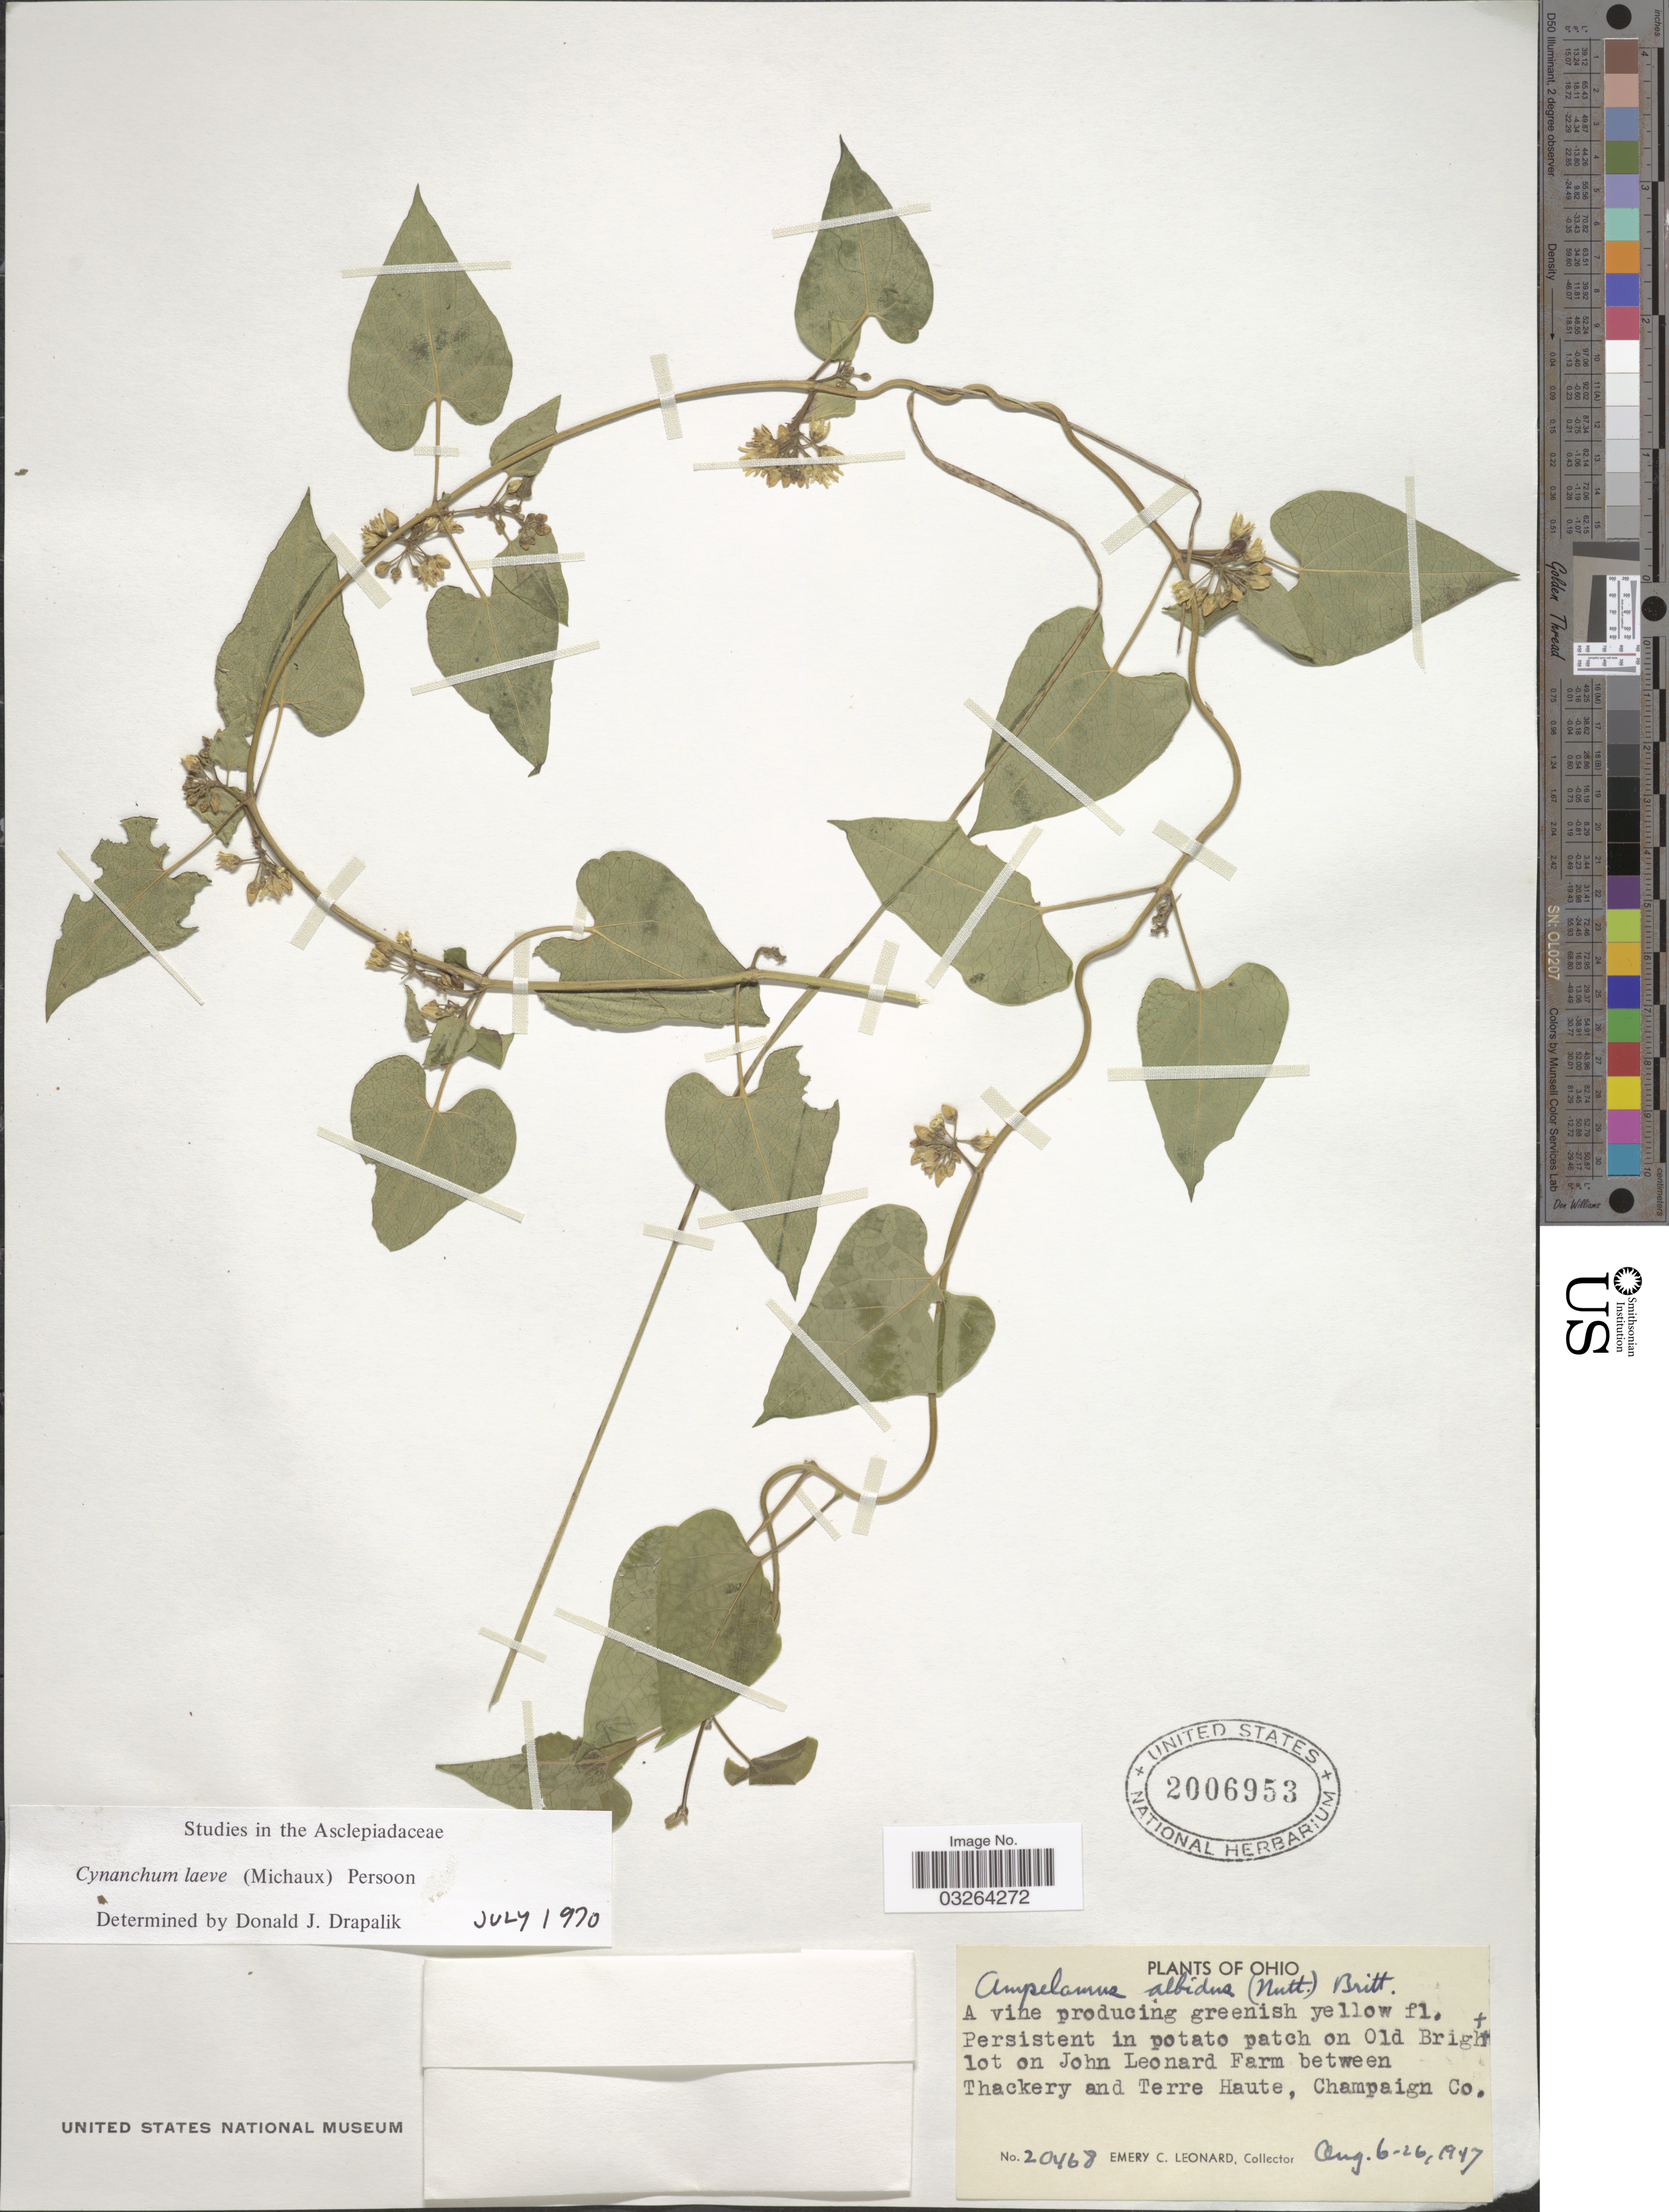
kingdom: Plantae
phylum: Tracheophyta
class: Magnoliopsida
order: Gentianales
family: Apocynaceae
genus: Cynanchum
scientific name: Cynanchum laeve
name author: (Michx.) Pers.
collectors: E. C. Leonard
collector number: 20468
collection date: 1947-08-06/1947-08-26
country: United States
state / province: Ohio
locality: Persistent in potato patch on Old Bright lot on John Leonard Farm between Thackery and Terre Haute, Champaign Co.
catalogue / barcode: US 2006953